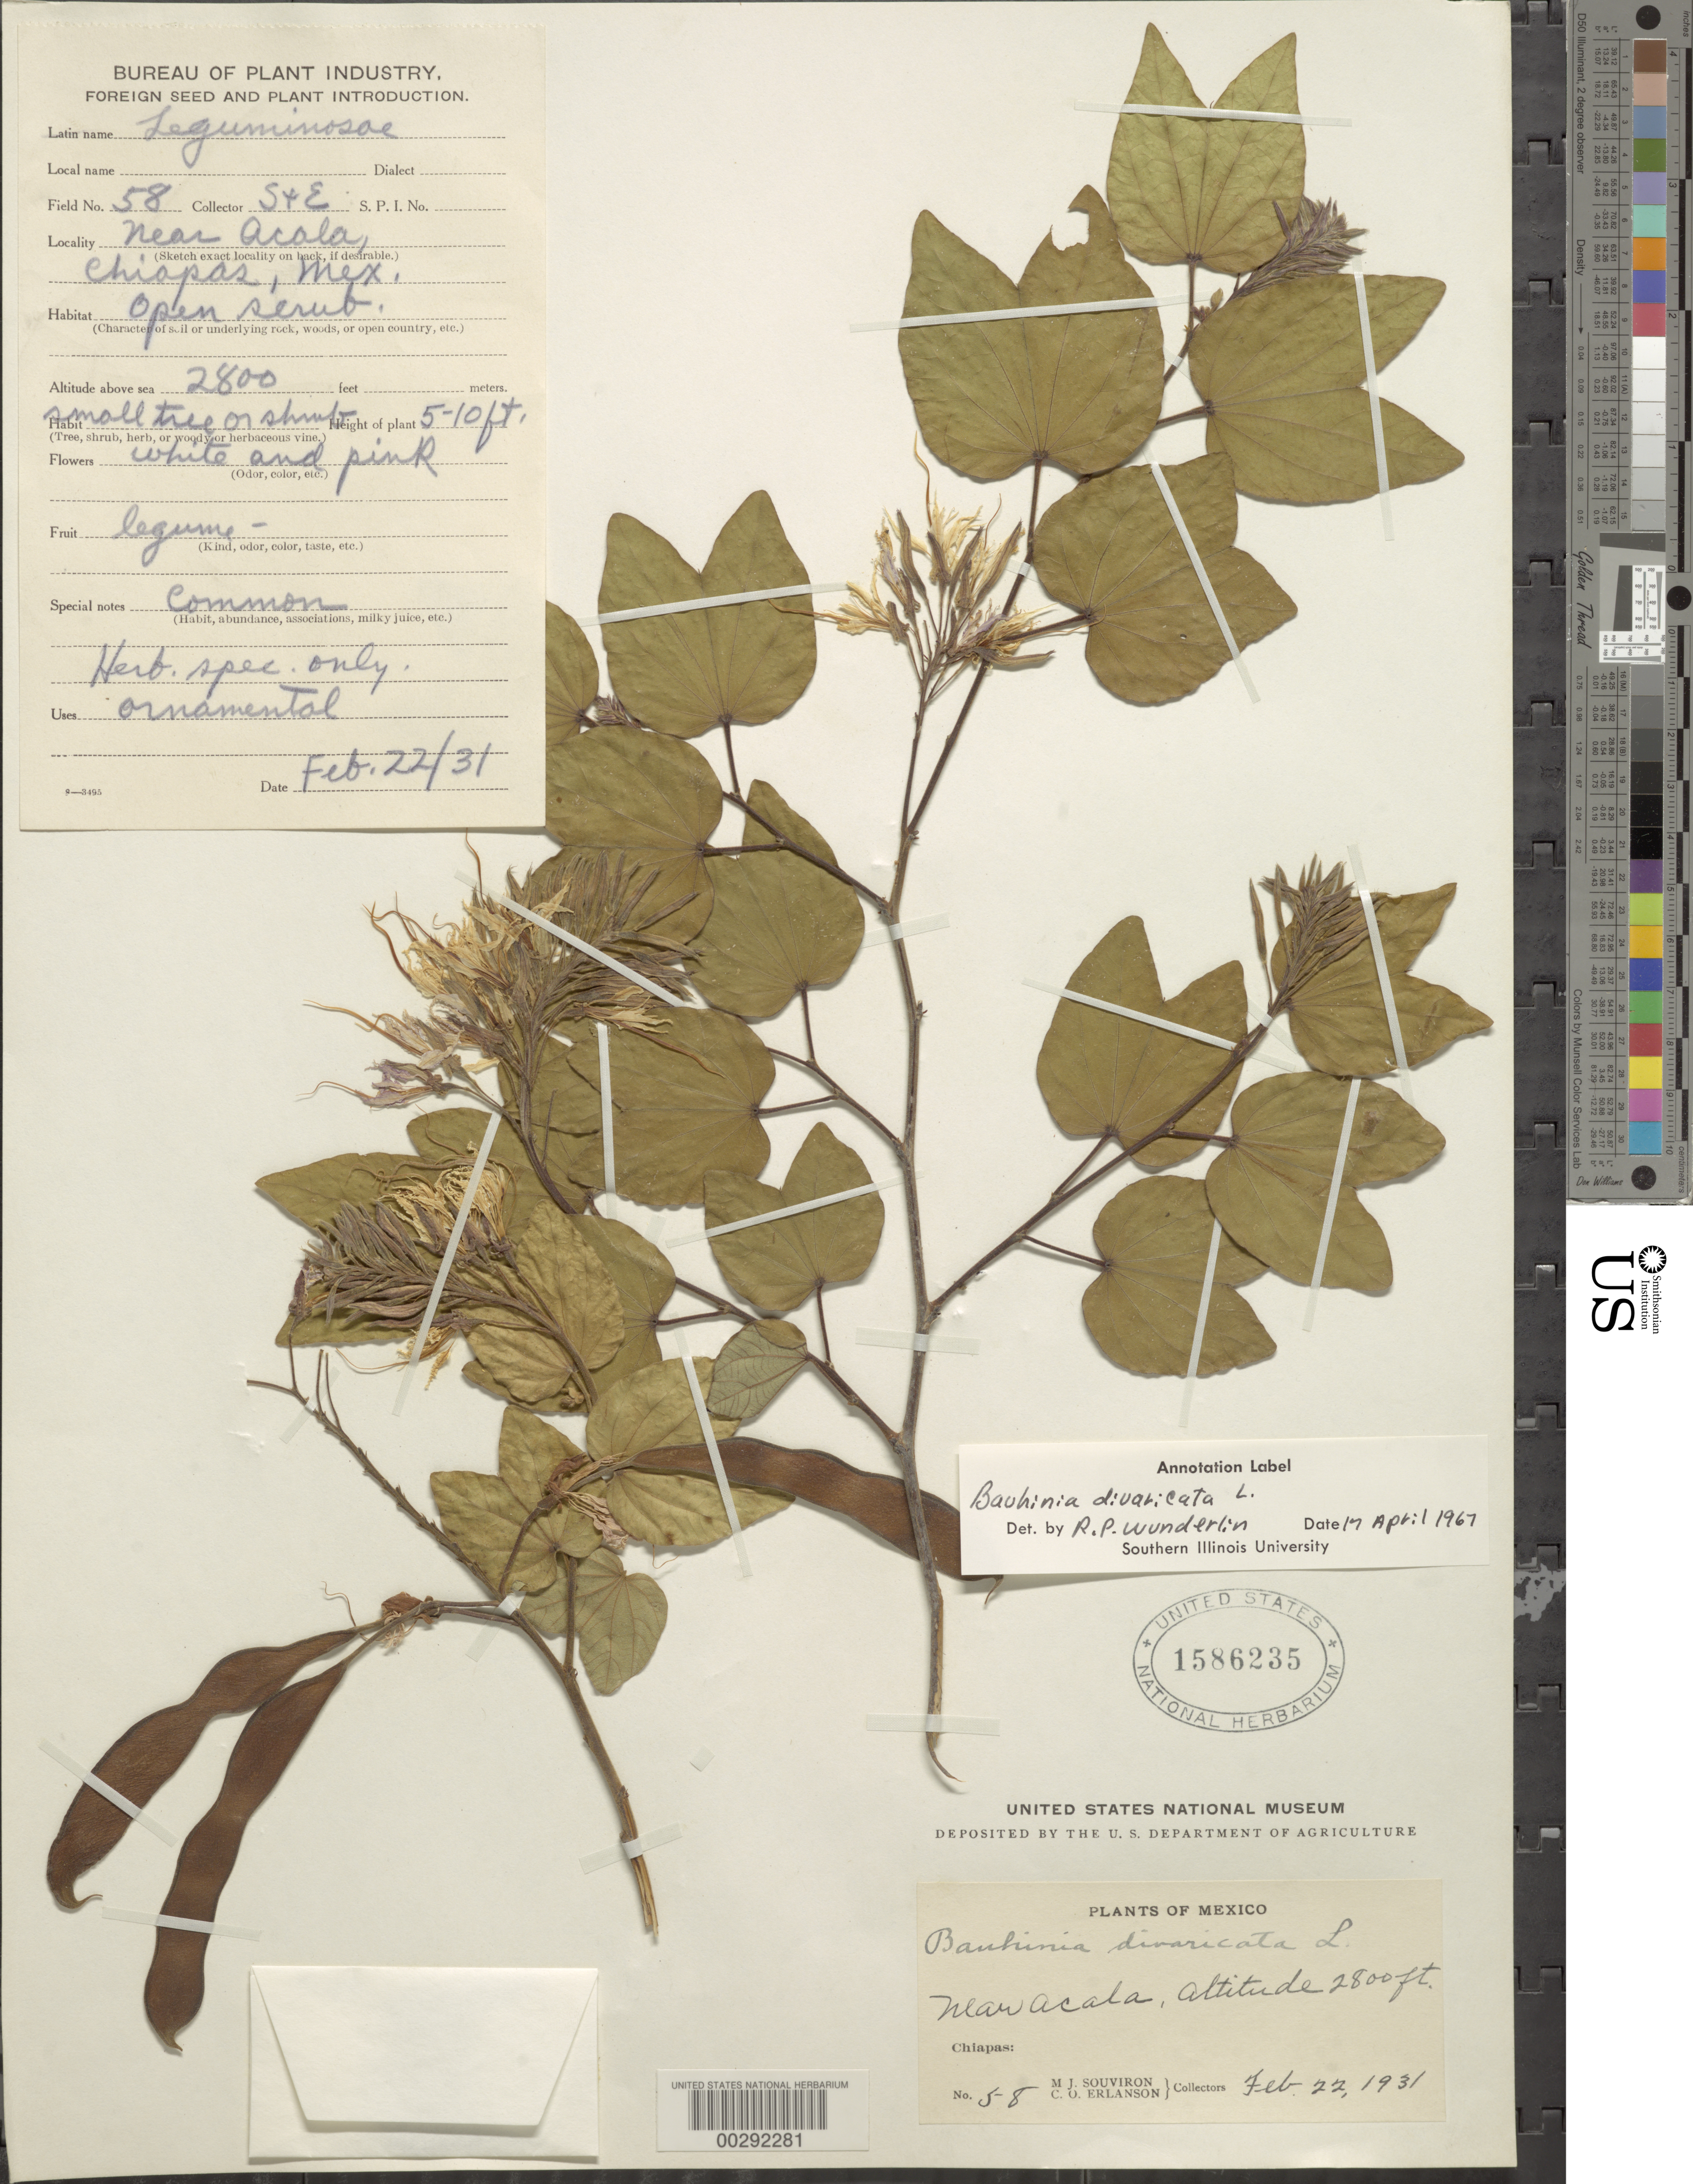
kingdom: Plantae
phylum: Tracheophyta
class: Magnoliopsida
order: Fabales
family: Fabaceae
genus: Bauhinia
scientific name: Bauhinia divaricata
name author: L.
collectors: M. J. Souviron & C. O. Erlanson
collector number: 58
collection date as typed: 22 Feb 1931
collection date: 1931-02-22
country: Mexico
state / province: Chiapas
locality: Near Acala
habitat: Open shrub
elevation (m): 853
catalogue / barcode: US 1586235